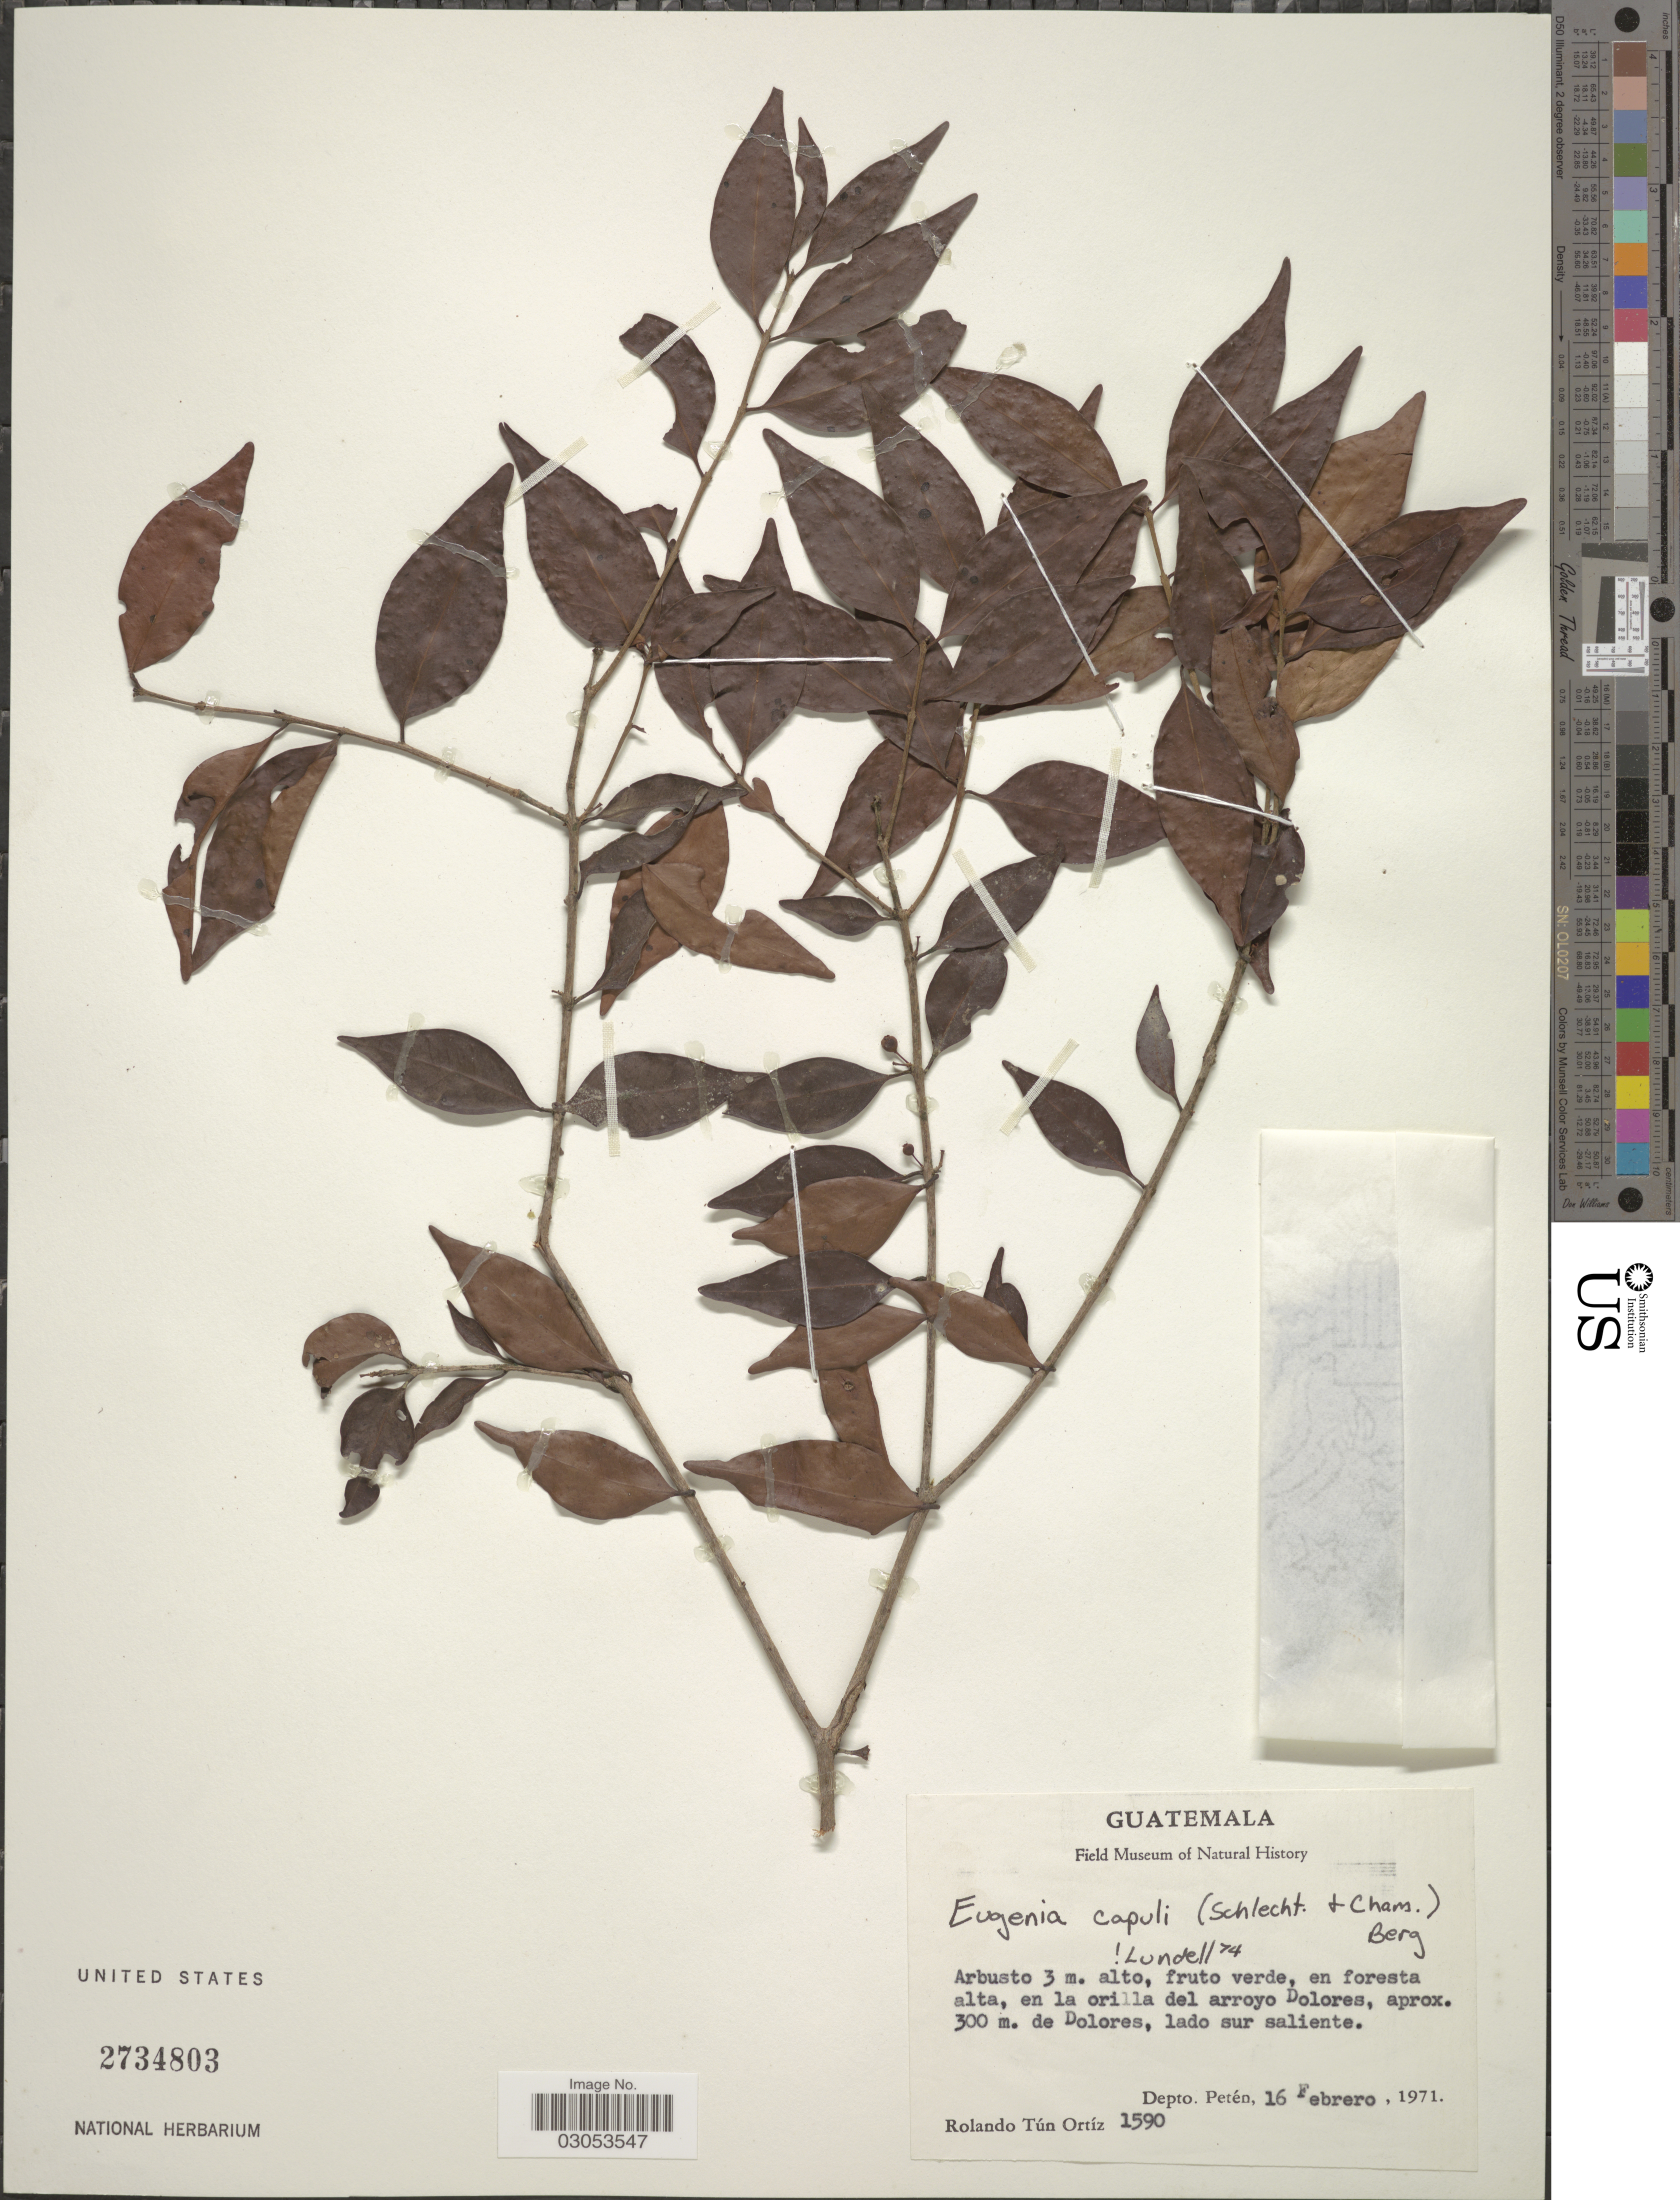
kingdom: Plantae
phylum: Tracheophyta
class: Magnoliopsida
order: Myrtales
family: Myrtaceae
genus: Eugenia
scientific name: Eugenia capuli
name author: (Schltdl. & Cham.) Hook. & Arn.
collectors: R. T. Ortíz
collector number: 1590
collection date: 1971-02-16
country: Guatemala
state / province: El Petén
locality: En la orilla del arroyo Dolores, Dolores, lado sur saliente. Depto. Petén.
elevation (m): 300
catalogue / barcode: US 2734803